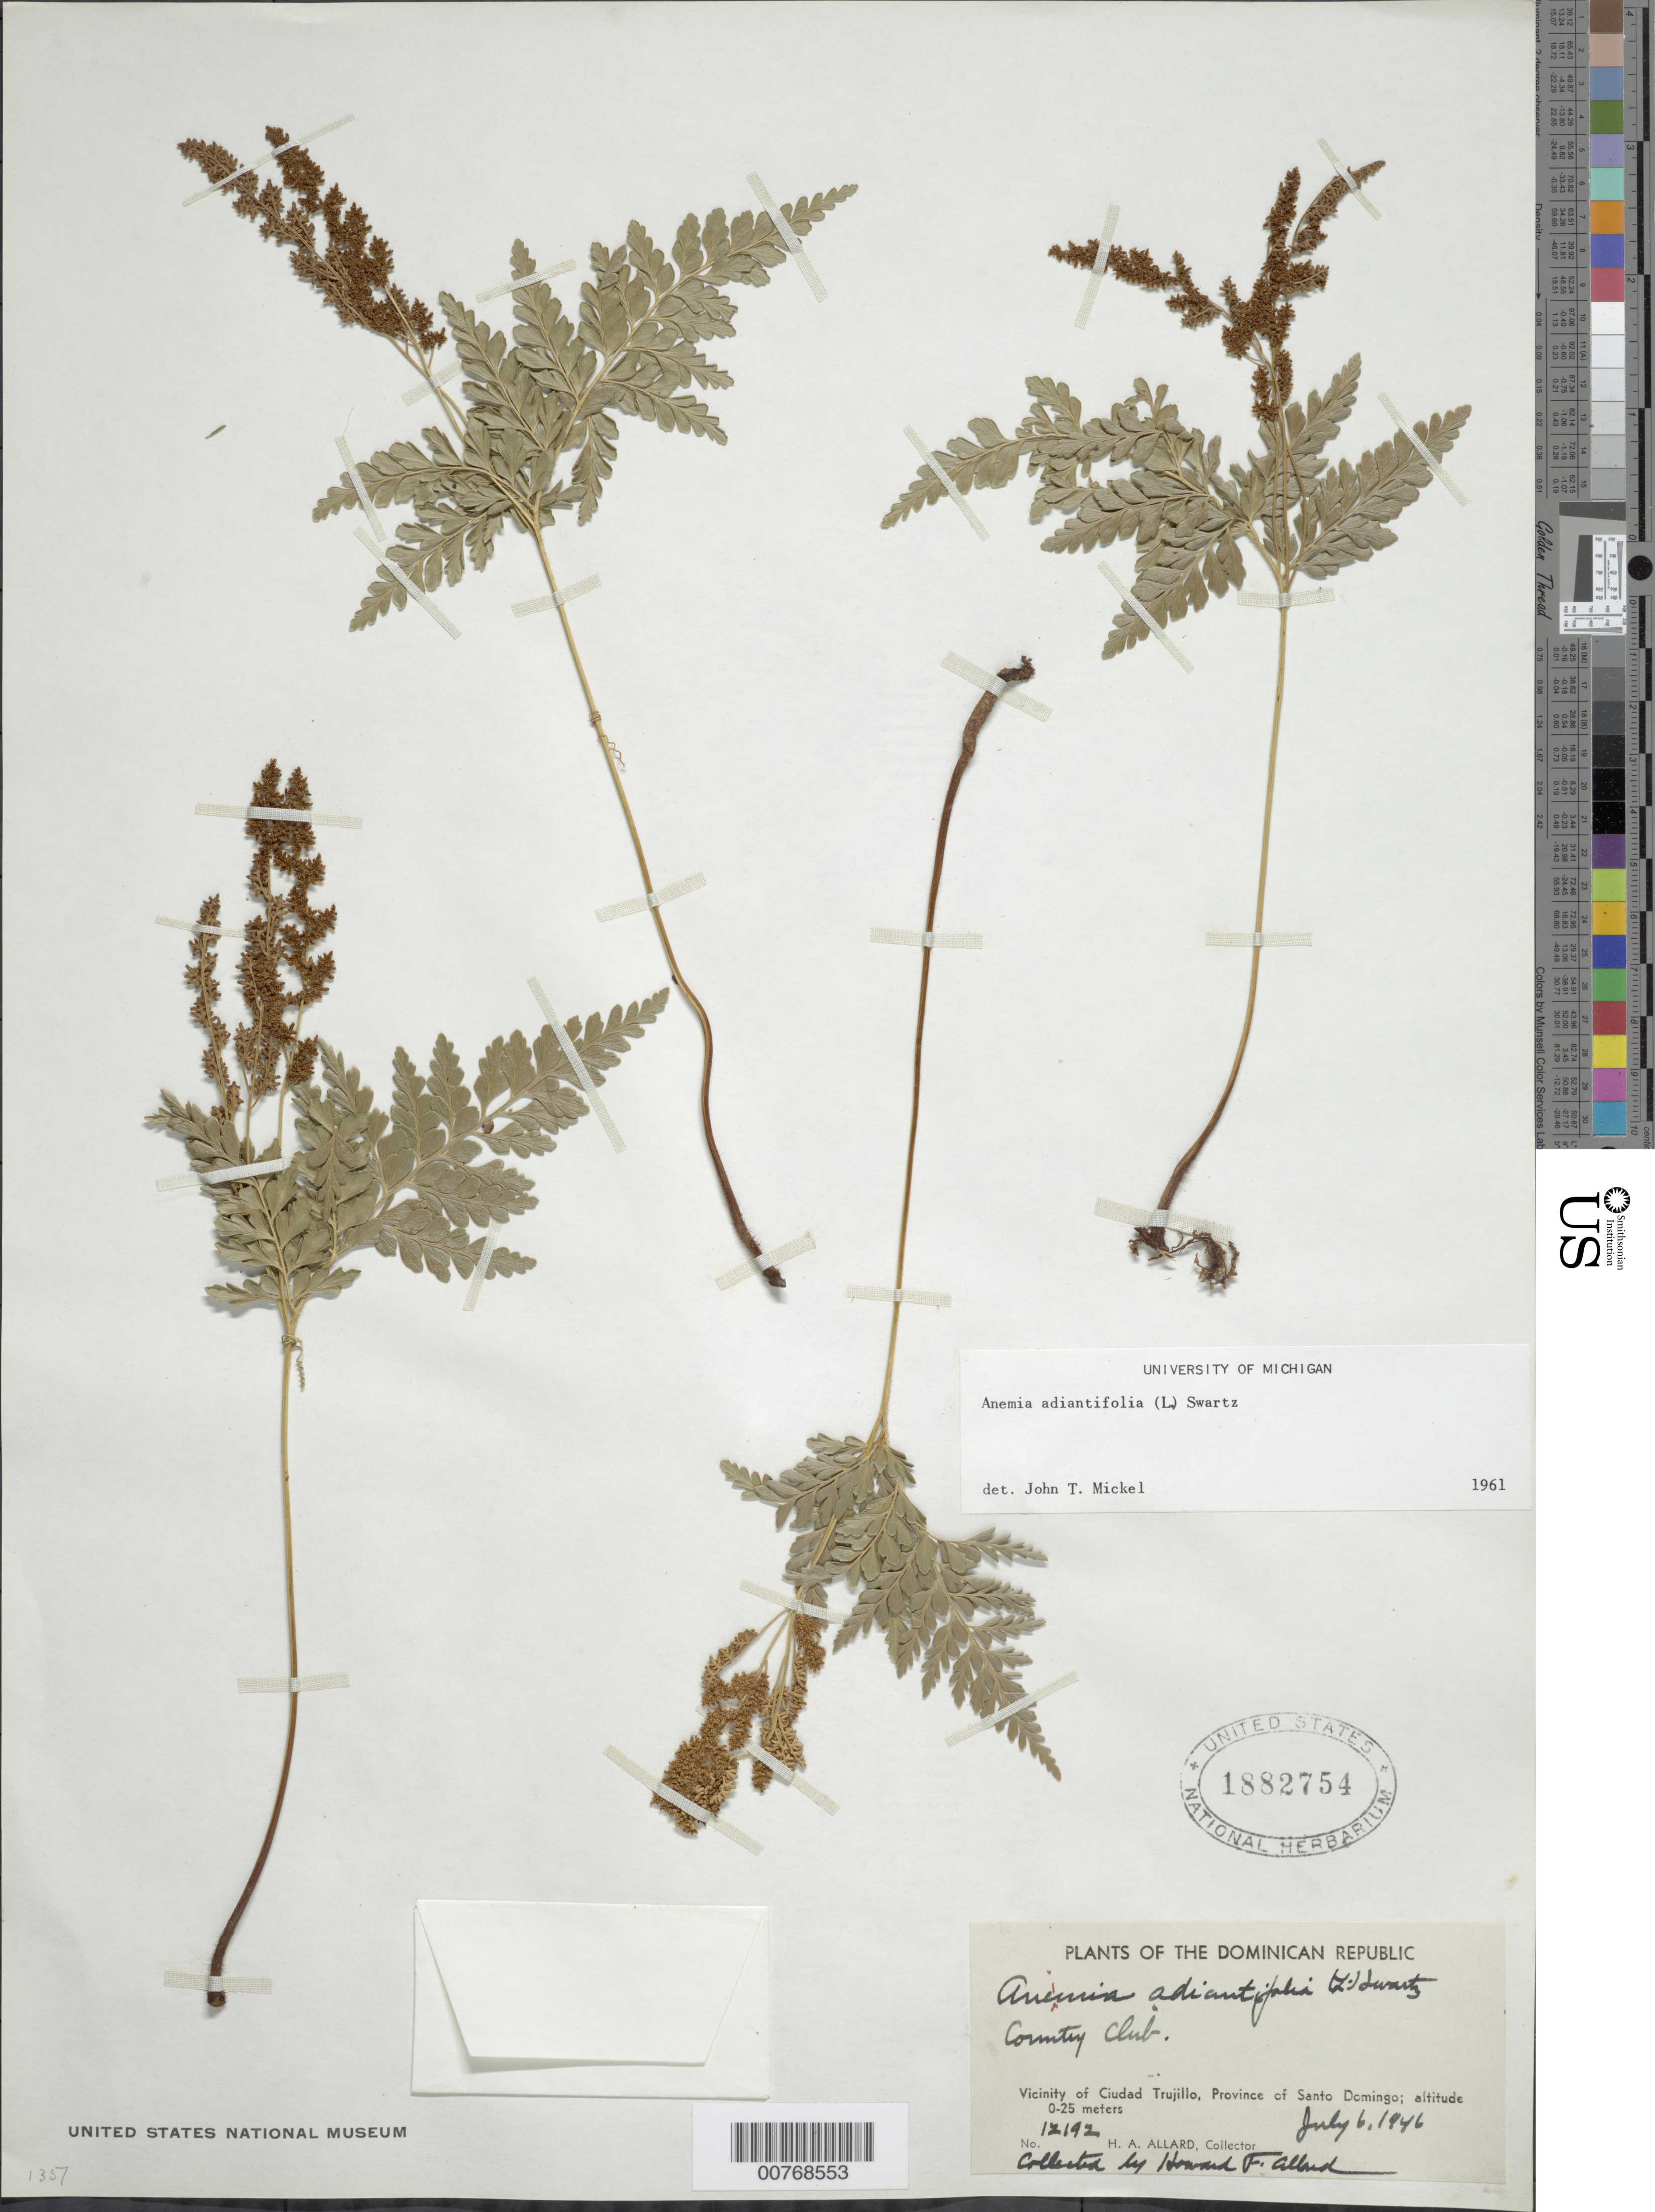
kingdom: Plantae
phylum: Tracheophyta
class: Polypodiopsida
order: Schizaeales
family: Anemiaceae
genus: Anemia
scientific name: Anemia adiantifolia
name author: (L.) Sw.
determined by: Mickel, J. T., (NY), New York Botanical Garden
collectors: H. A. Allard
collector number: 12192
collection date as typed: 06 Jul 1946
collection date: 1946-07-06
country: Dominican Republic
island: Hispaniola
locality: Vicinity of Ciudad Trujillo, Province of Santo Domingo. Country Club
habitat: country club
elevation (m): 0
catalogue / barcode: US 1882754